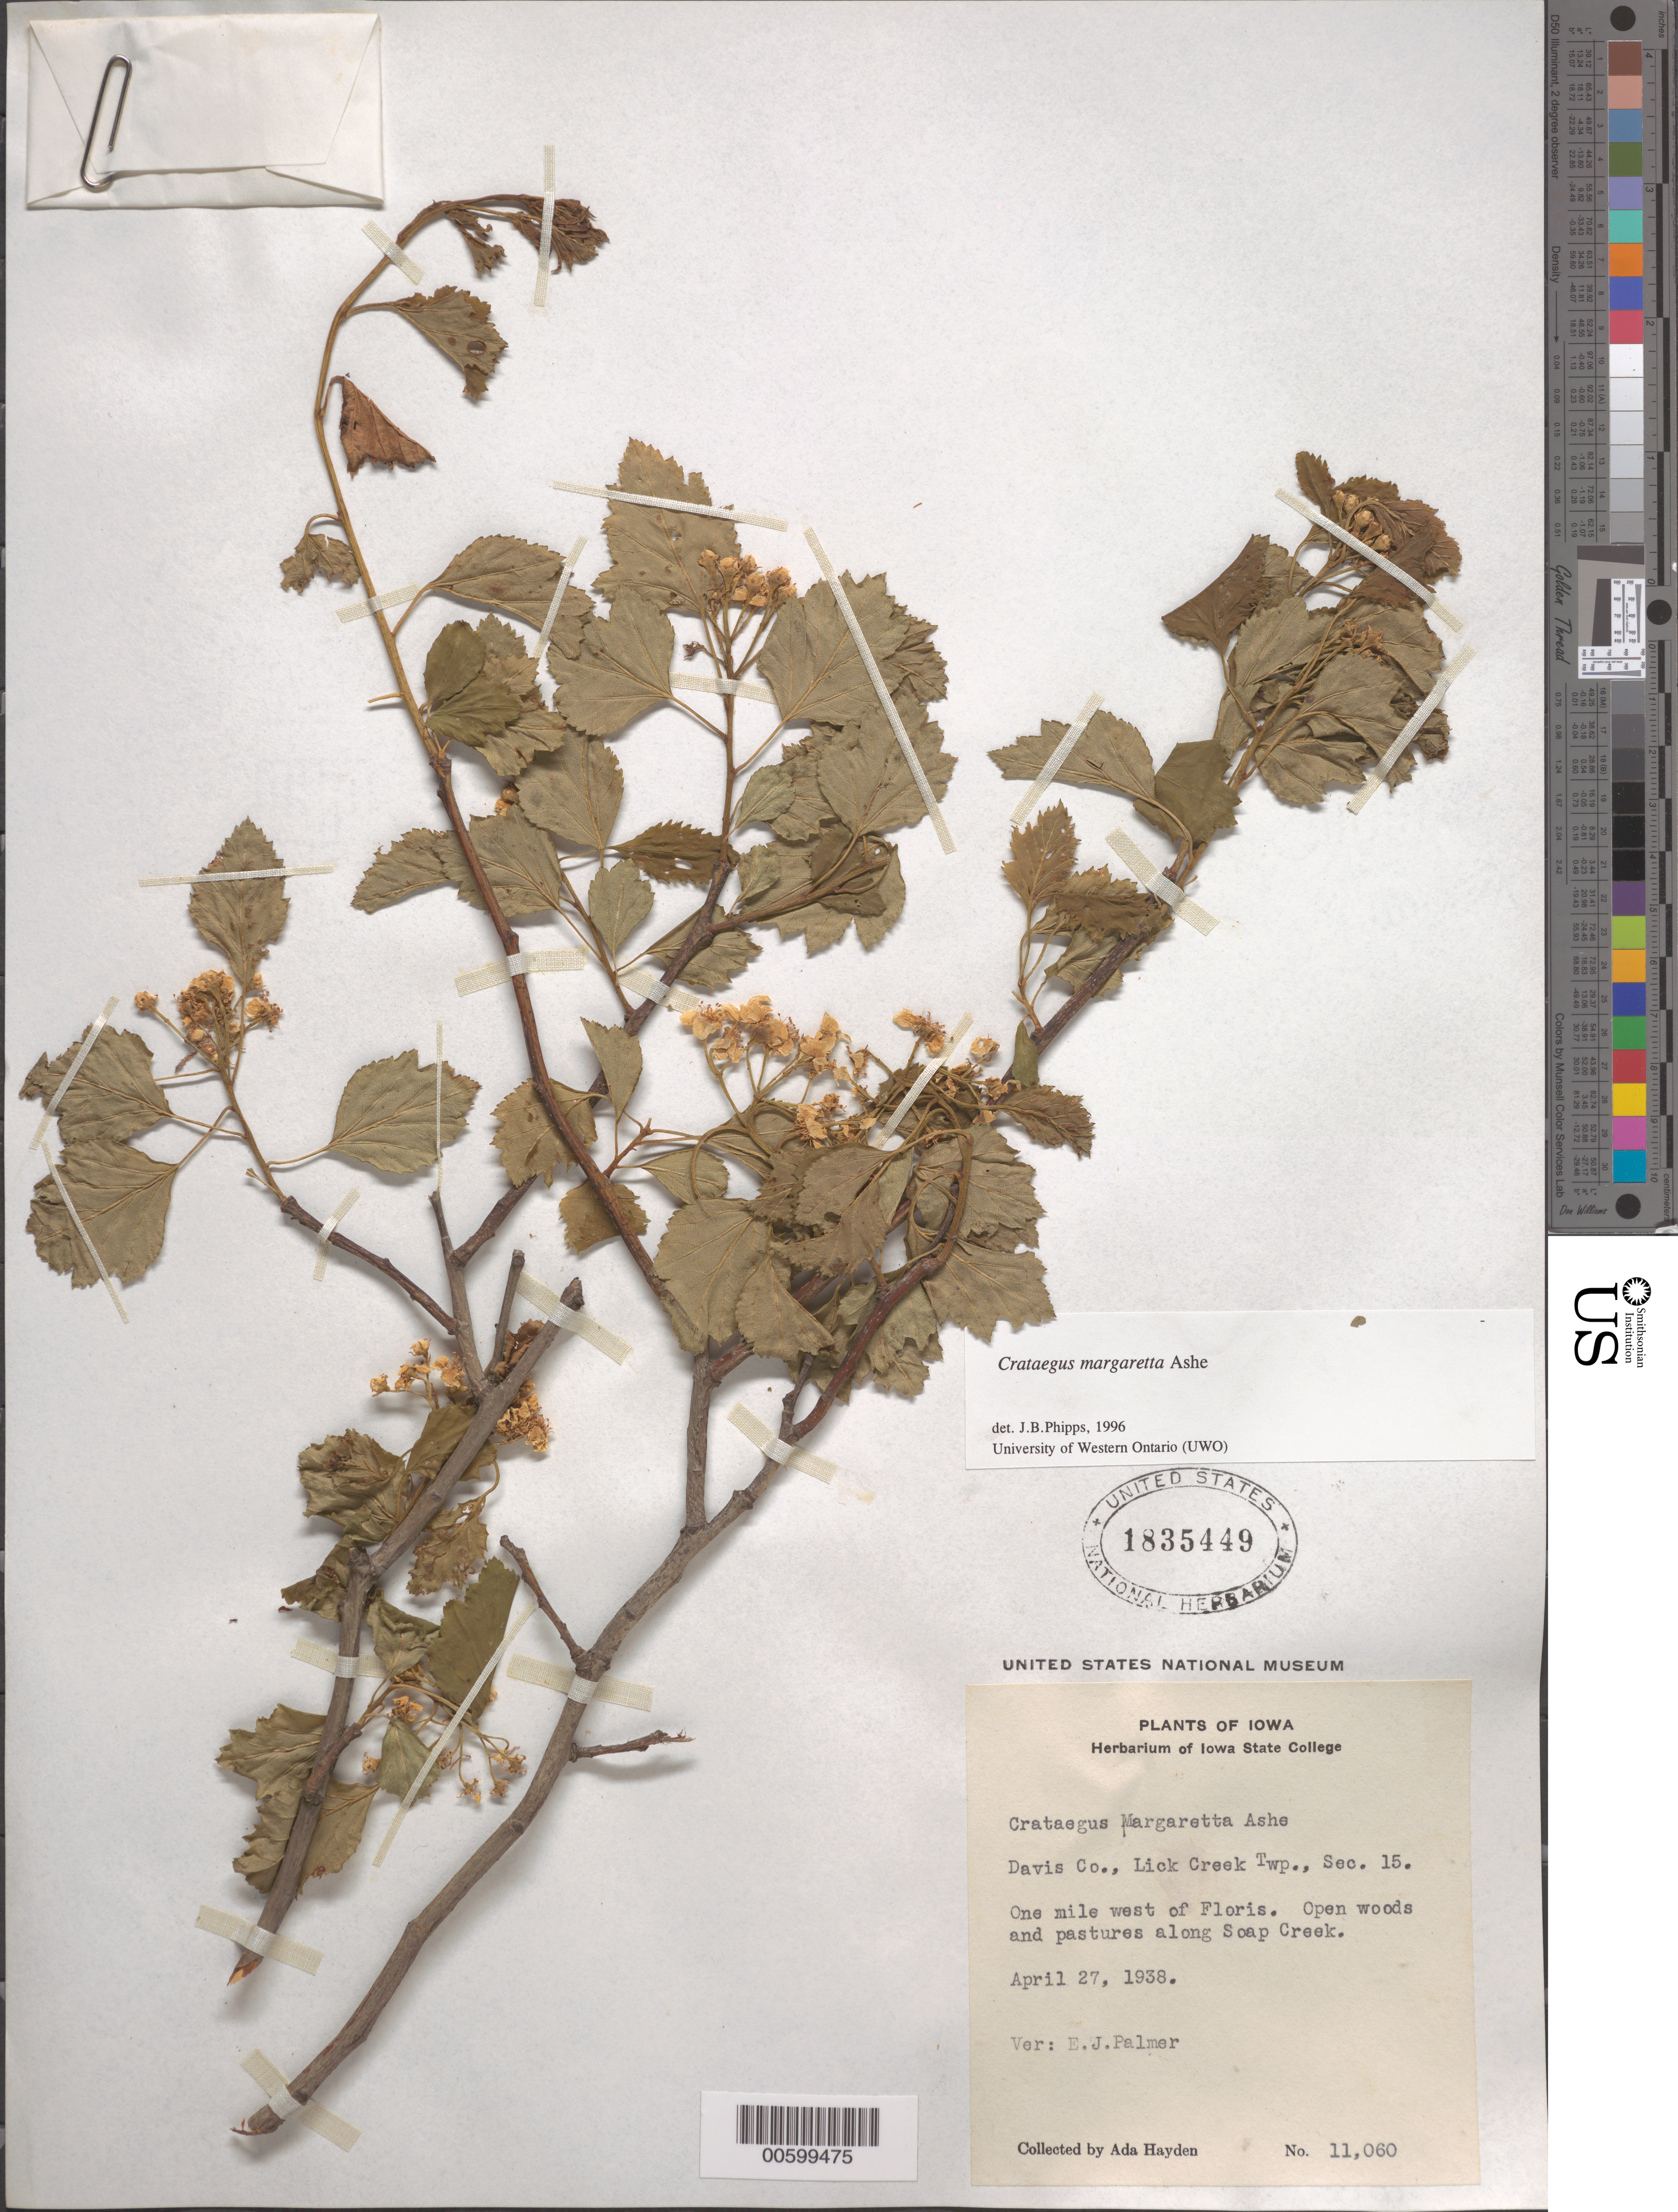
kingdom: Plantae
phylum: Tracheophyta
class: Magnoliopsida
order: Rosales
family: Rosaceae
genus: Crataegus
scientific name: Crataegus margarettae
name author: Ashe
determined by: Phipps, James B., (UWO), University of Western Ontario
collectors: A. Hayden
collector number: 11060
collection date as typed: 27 Apr 1938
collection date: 1938-04-27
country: United States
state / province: Iowa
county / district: Davis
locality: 1 mi. W of Floris. Along Soap Creek. Lick Creek Twp., Sec. 15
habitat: Open woods and pastures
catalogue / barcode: US 1835449